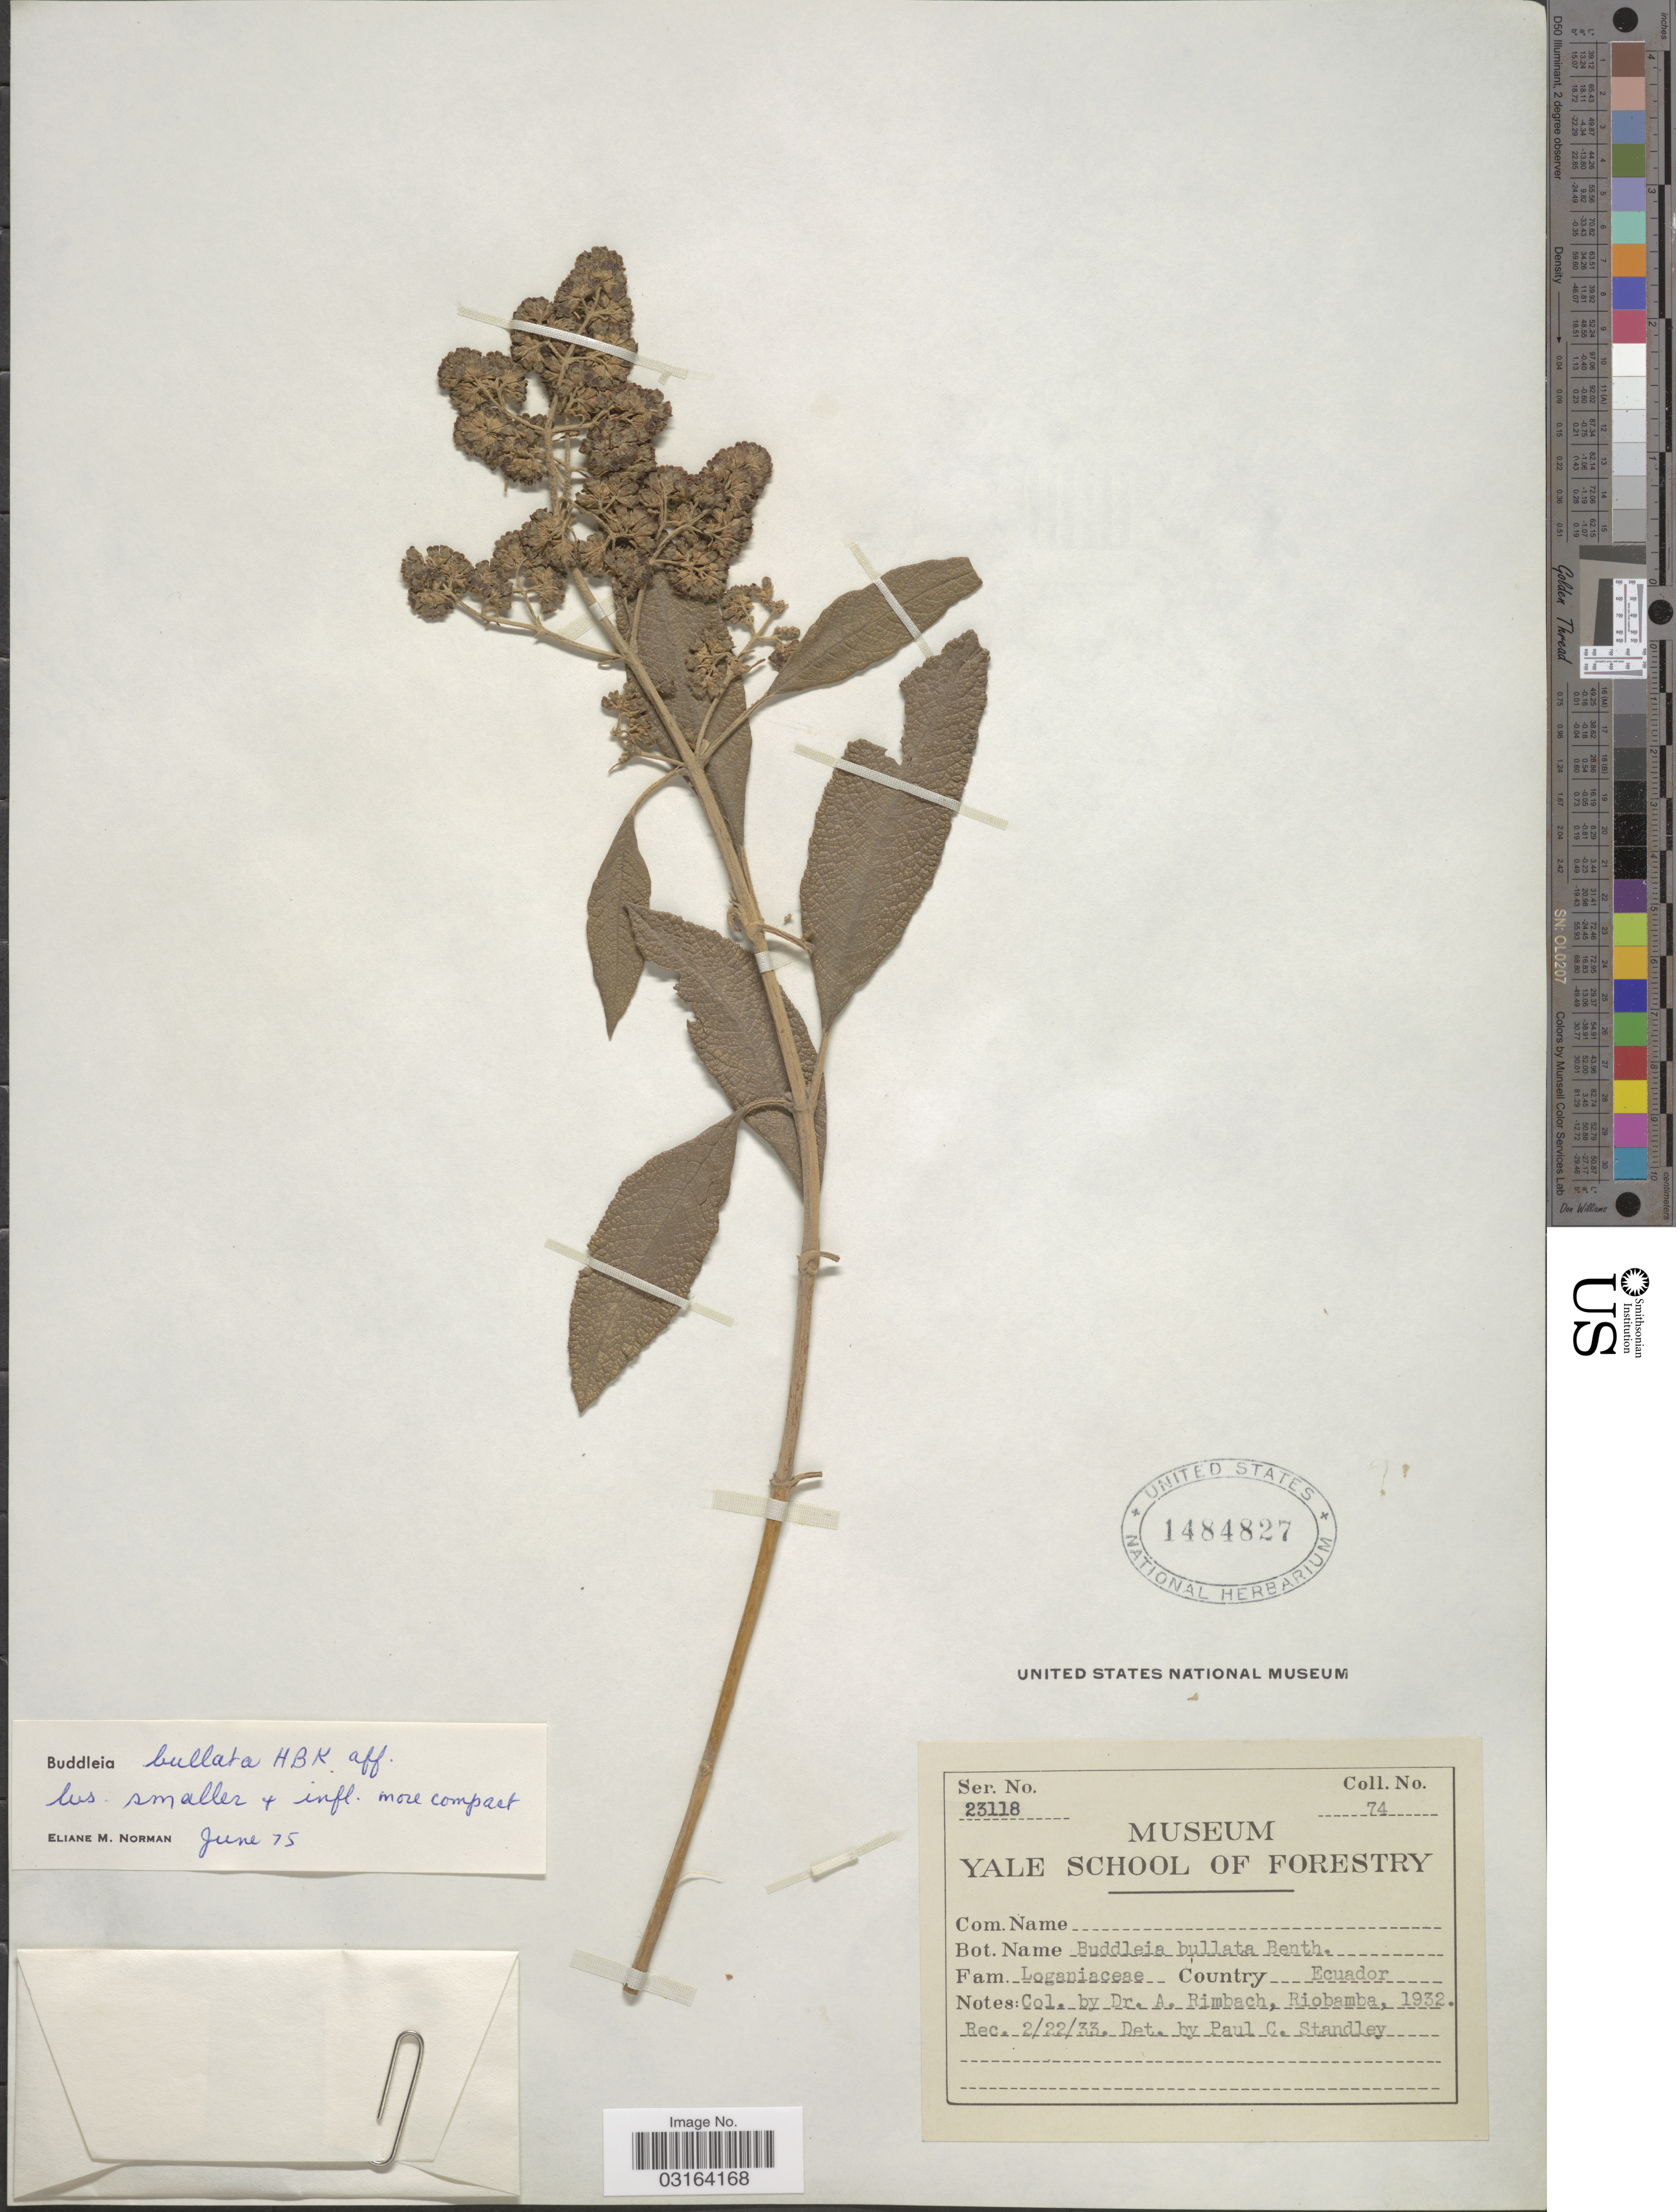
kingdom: Plantae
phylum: Tracheophyta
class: Magnoliopsida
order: Lamiales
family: Scrophulariaceae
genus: Buddleja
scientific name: Buddleja bullata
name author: Kunth in Humb. & et al.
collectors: A. Rimbach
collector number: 74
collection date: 1932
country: Ecuador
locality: Riobamba.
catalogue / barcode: US 1484827